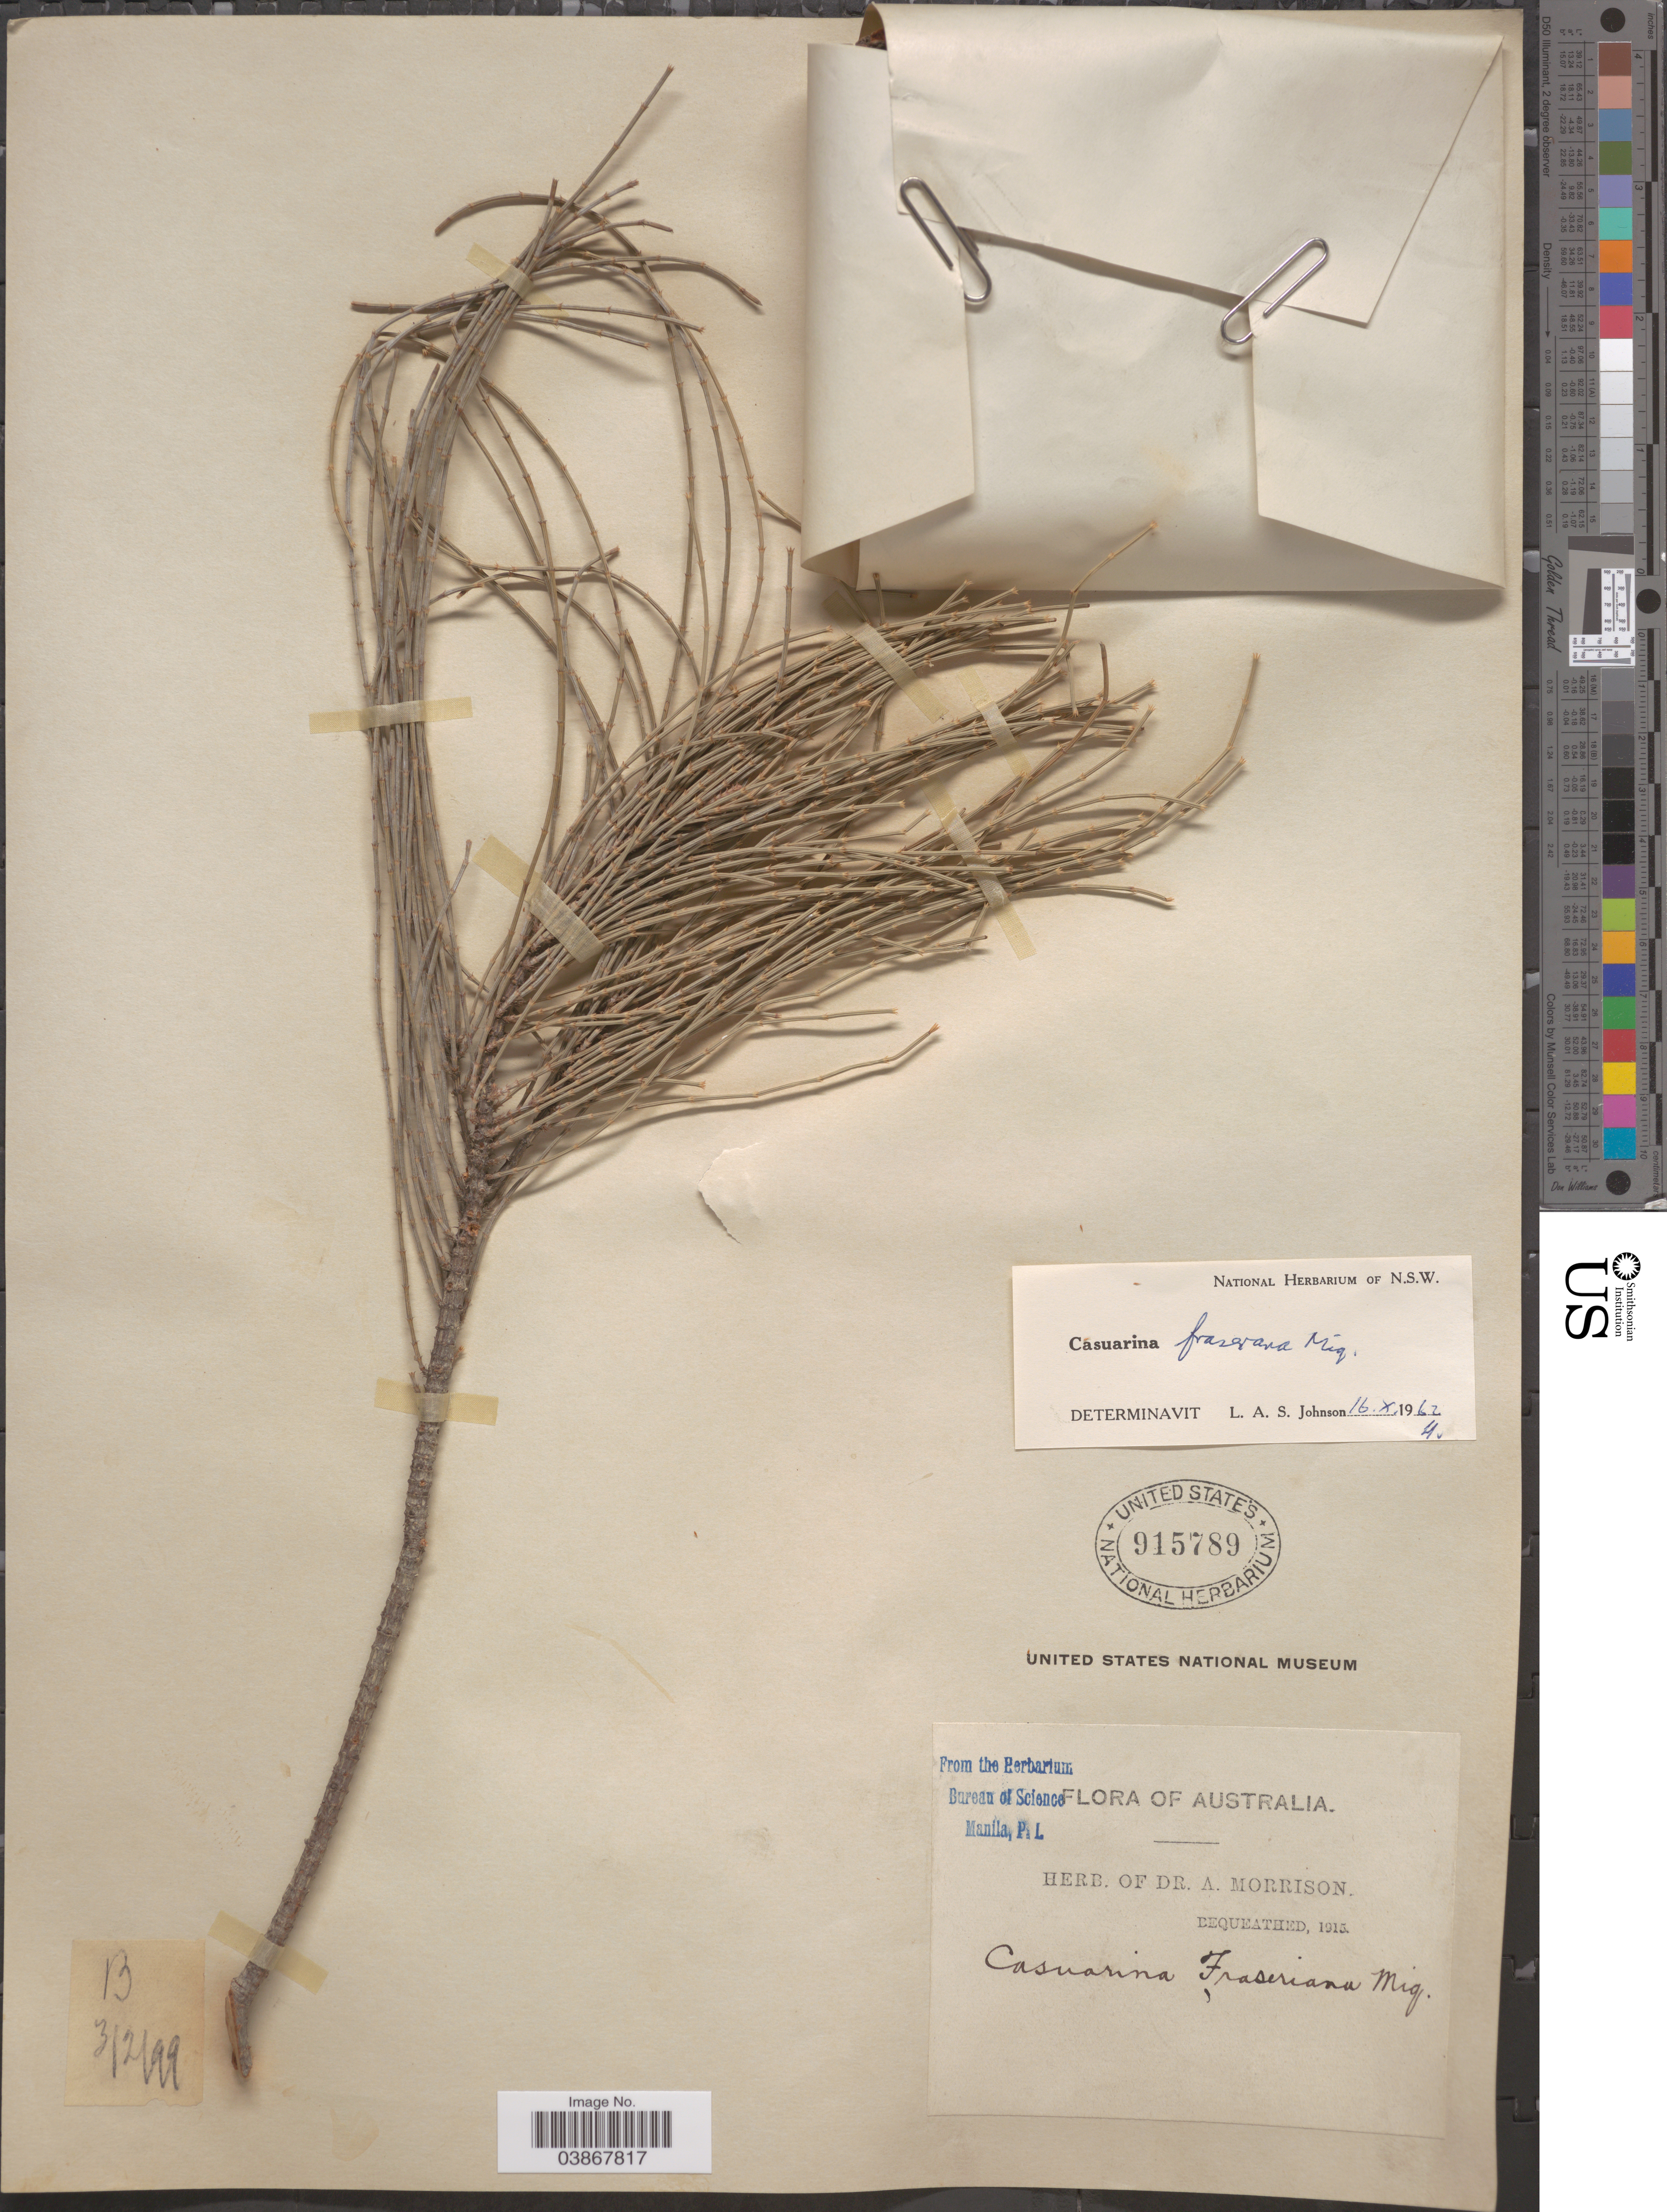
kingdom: Plantae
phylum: Tracheophyta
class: Magnoliopsida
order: Fagales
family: Casuarinaceae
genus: Casuarina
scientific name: Casuarina fraseriana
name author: Miq.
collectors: ex herb. Dr. A. Morrison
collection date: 1915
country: Australia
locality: Bequeathed.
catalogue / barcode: US 915789